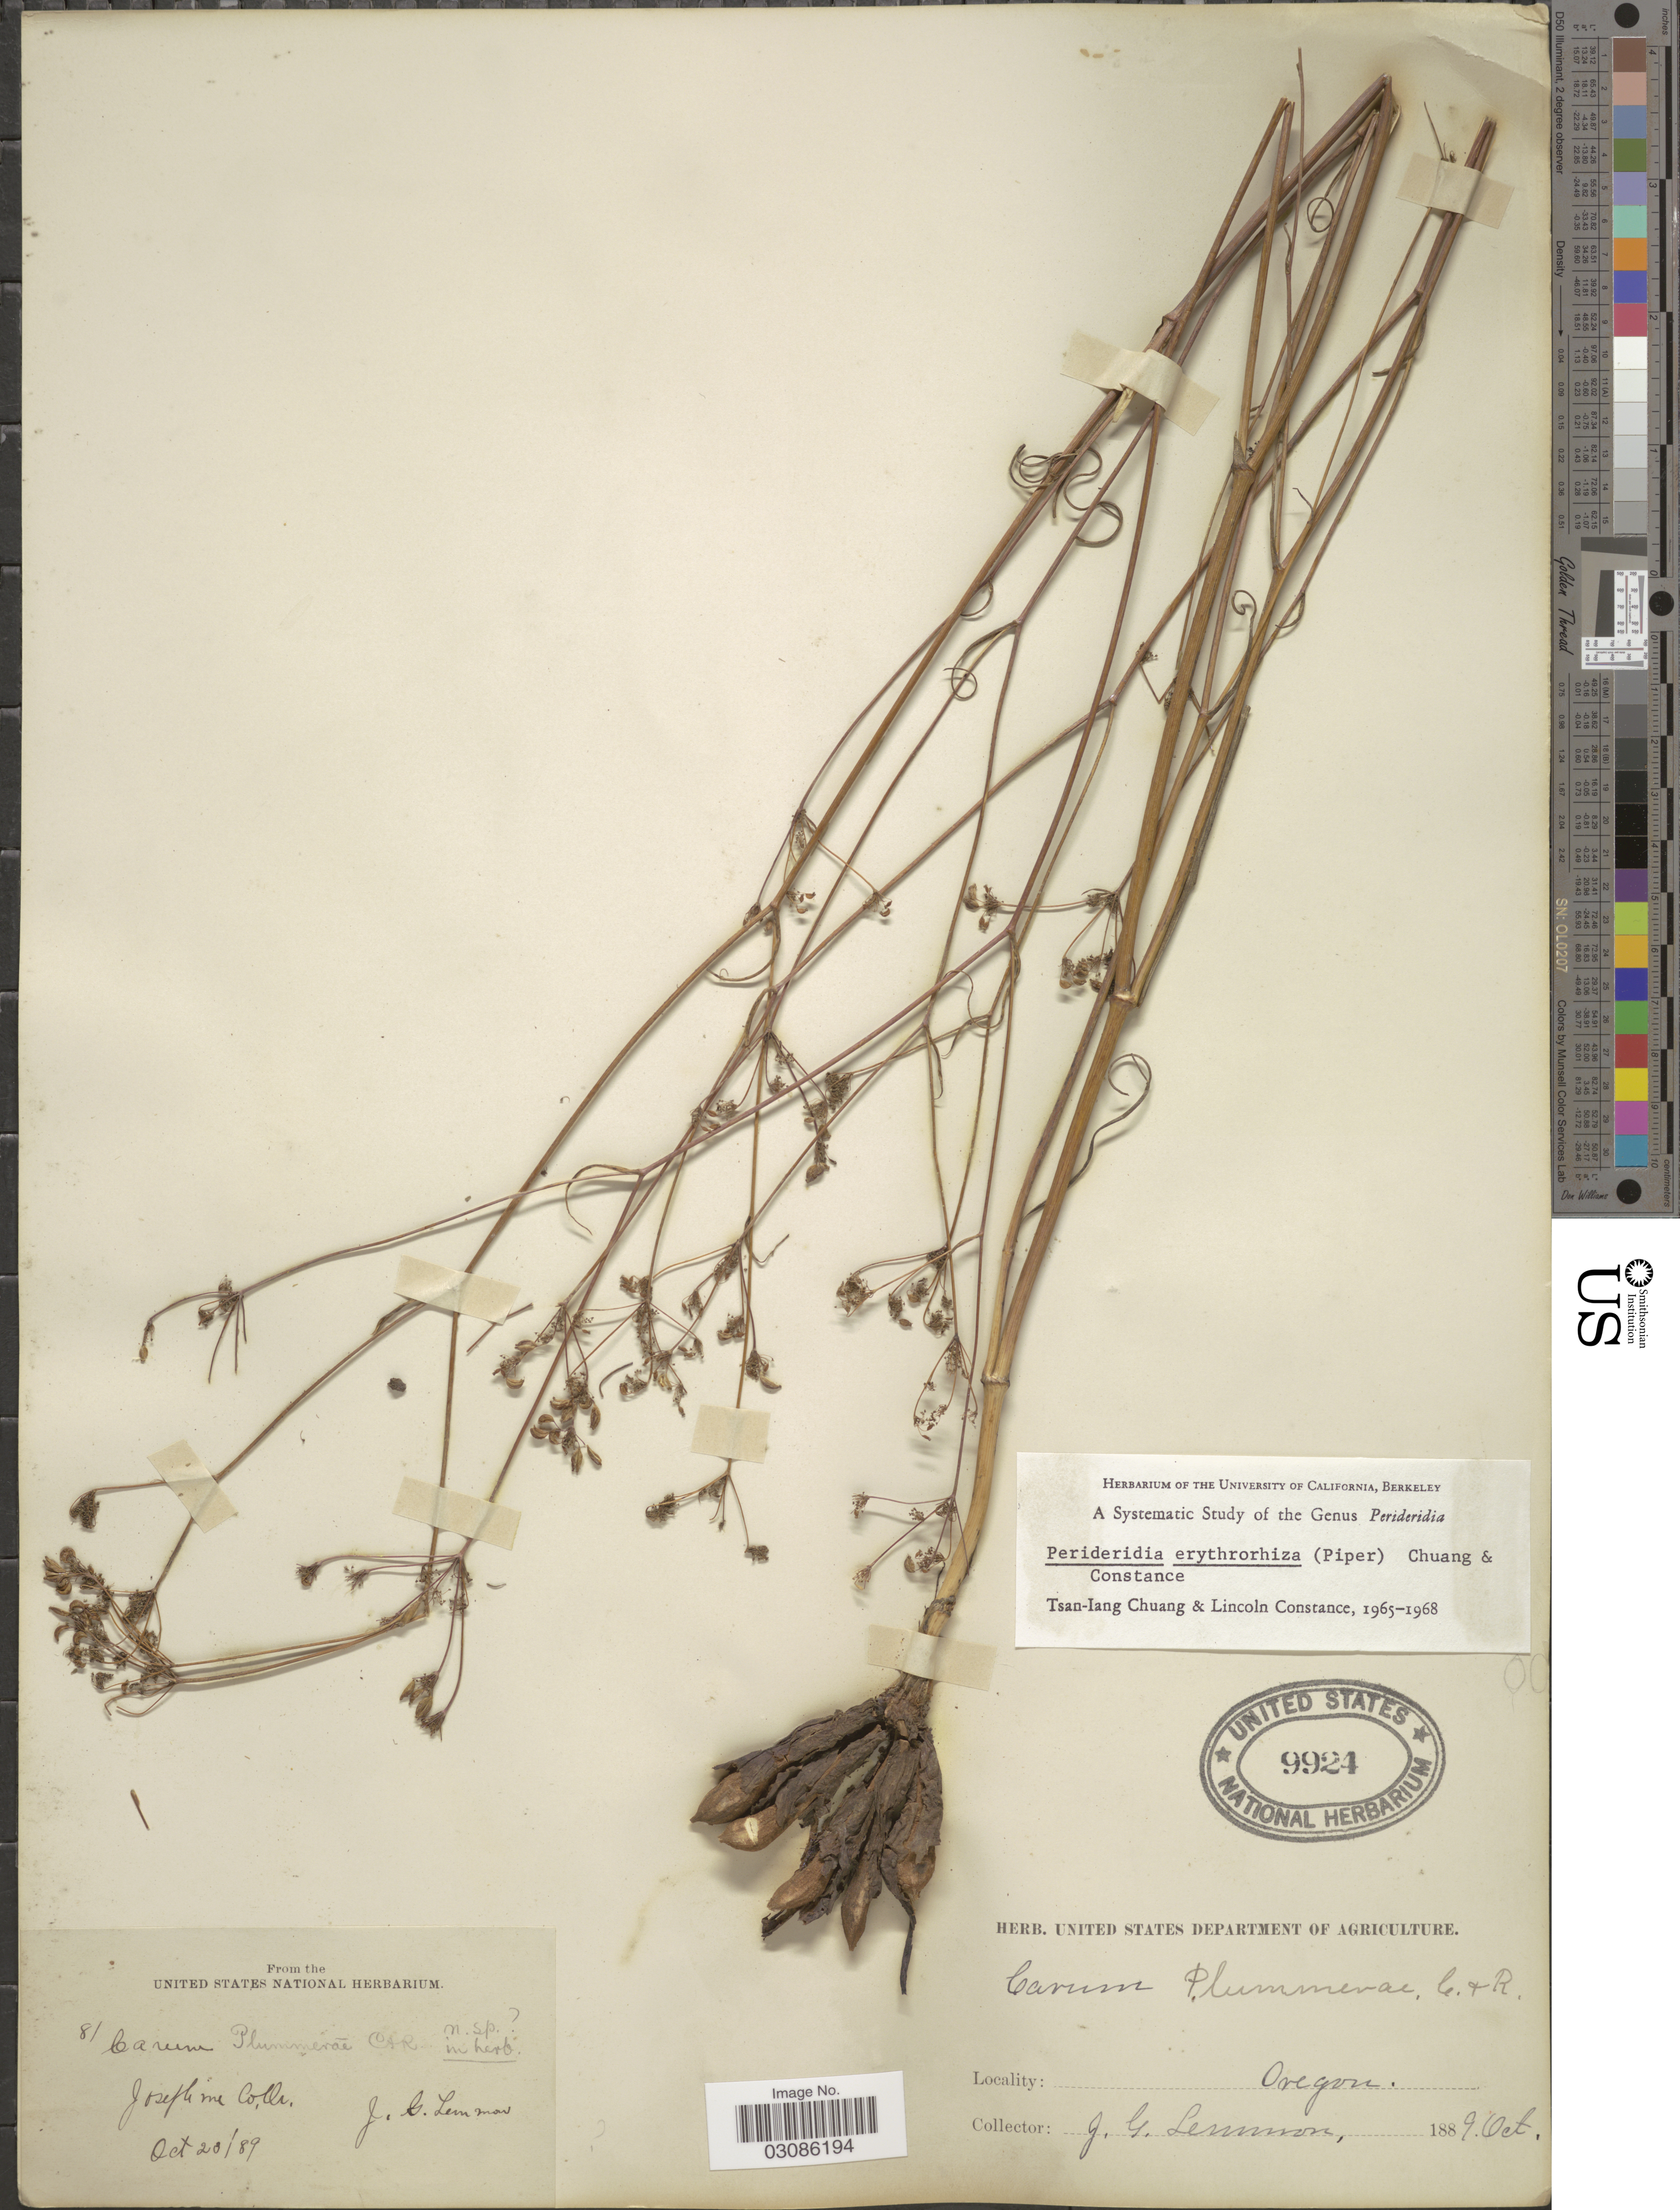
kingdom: Plantae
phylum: Tracheophyta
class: Magnoliopsida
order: Apiales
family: Apiaceae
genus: Perideridia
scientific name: Perideridia erythrorhiza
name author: (Piper) T.I. Chuang & Constance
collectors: J. Lemmon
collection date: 1889-10-20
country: United States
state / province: Oregon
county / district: Josephine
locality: Josephine Co. Or.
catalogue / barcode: US 9924